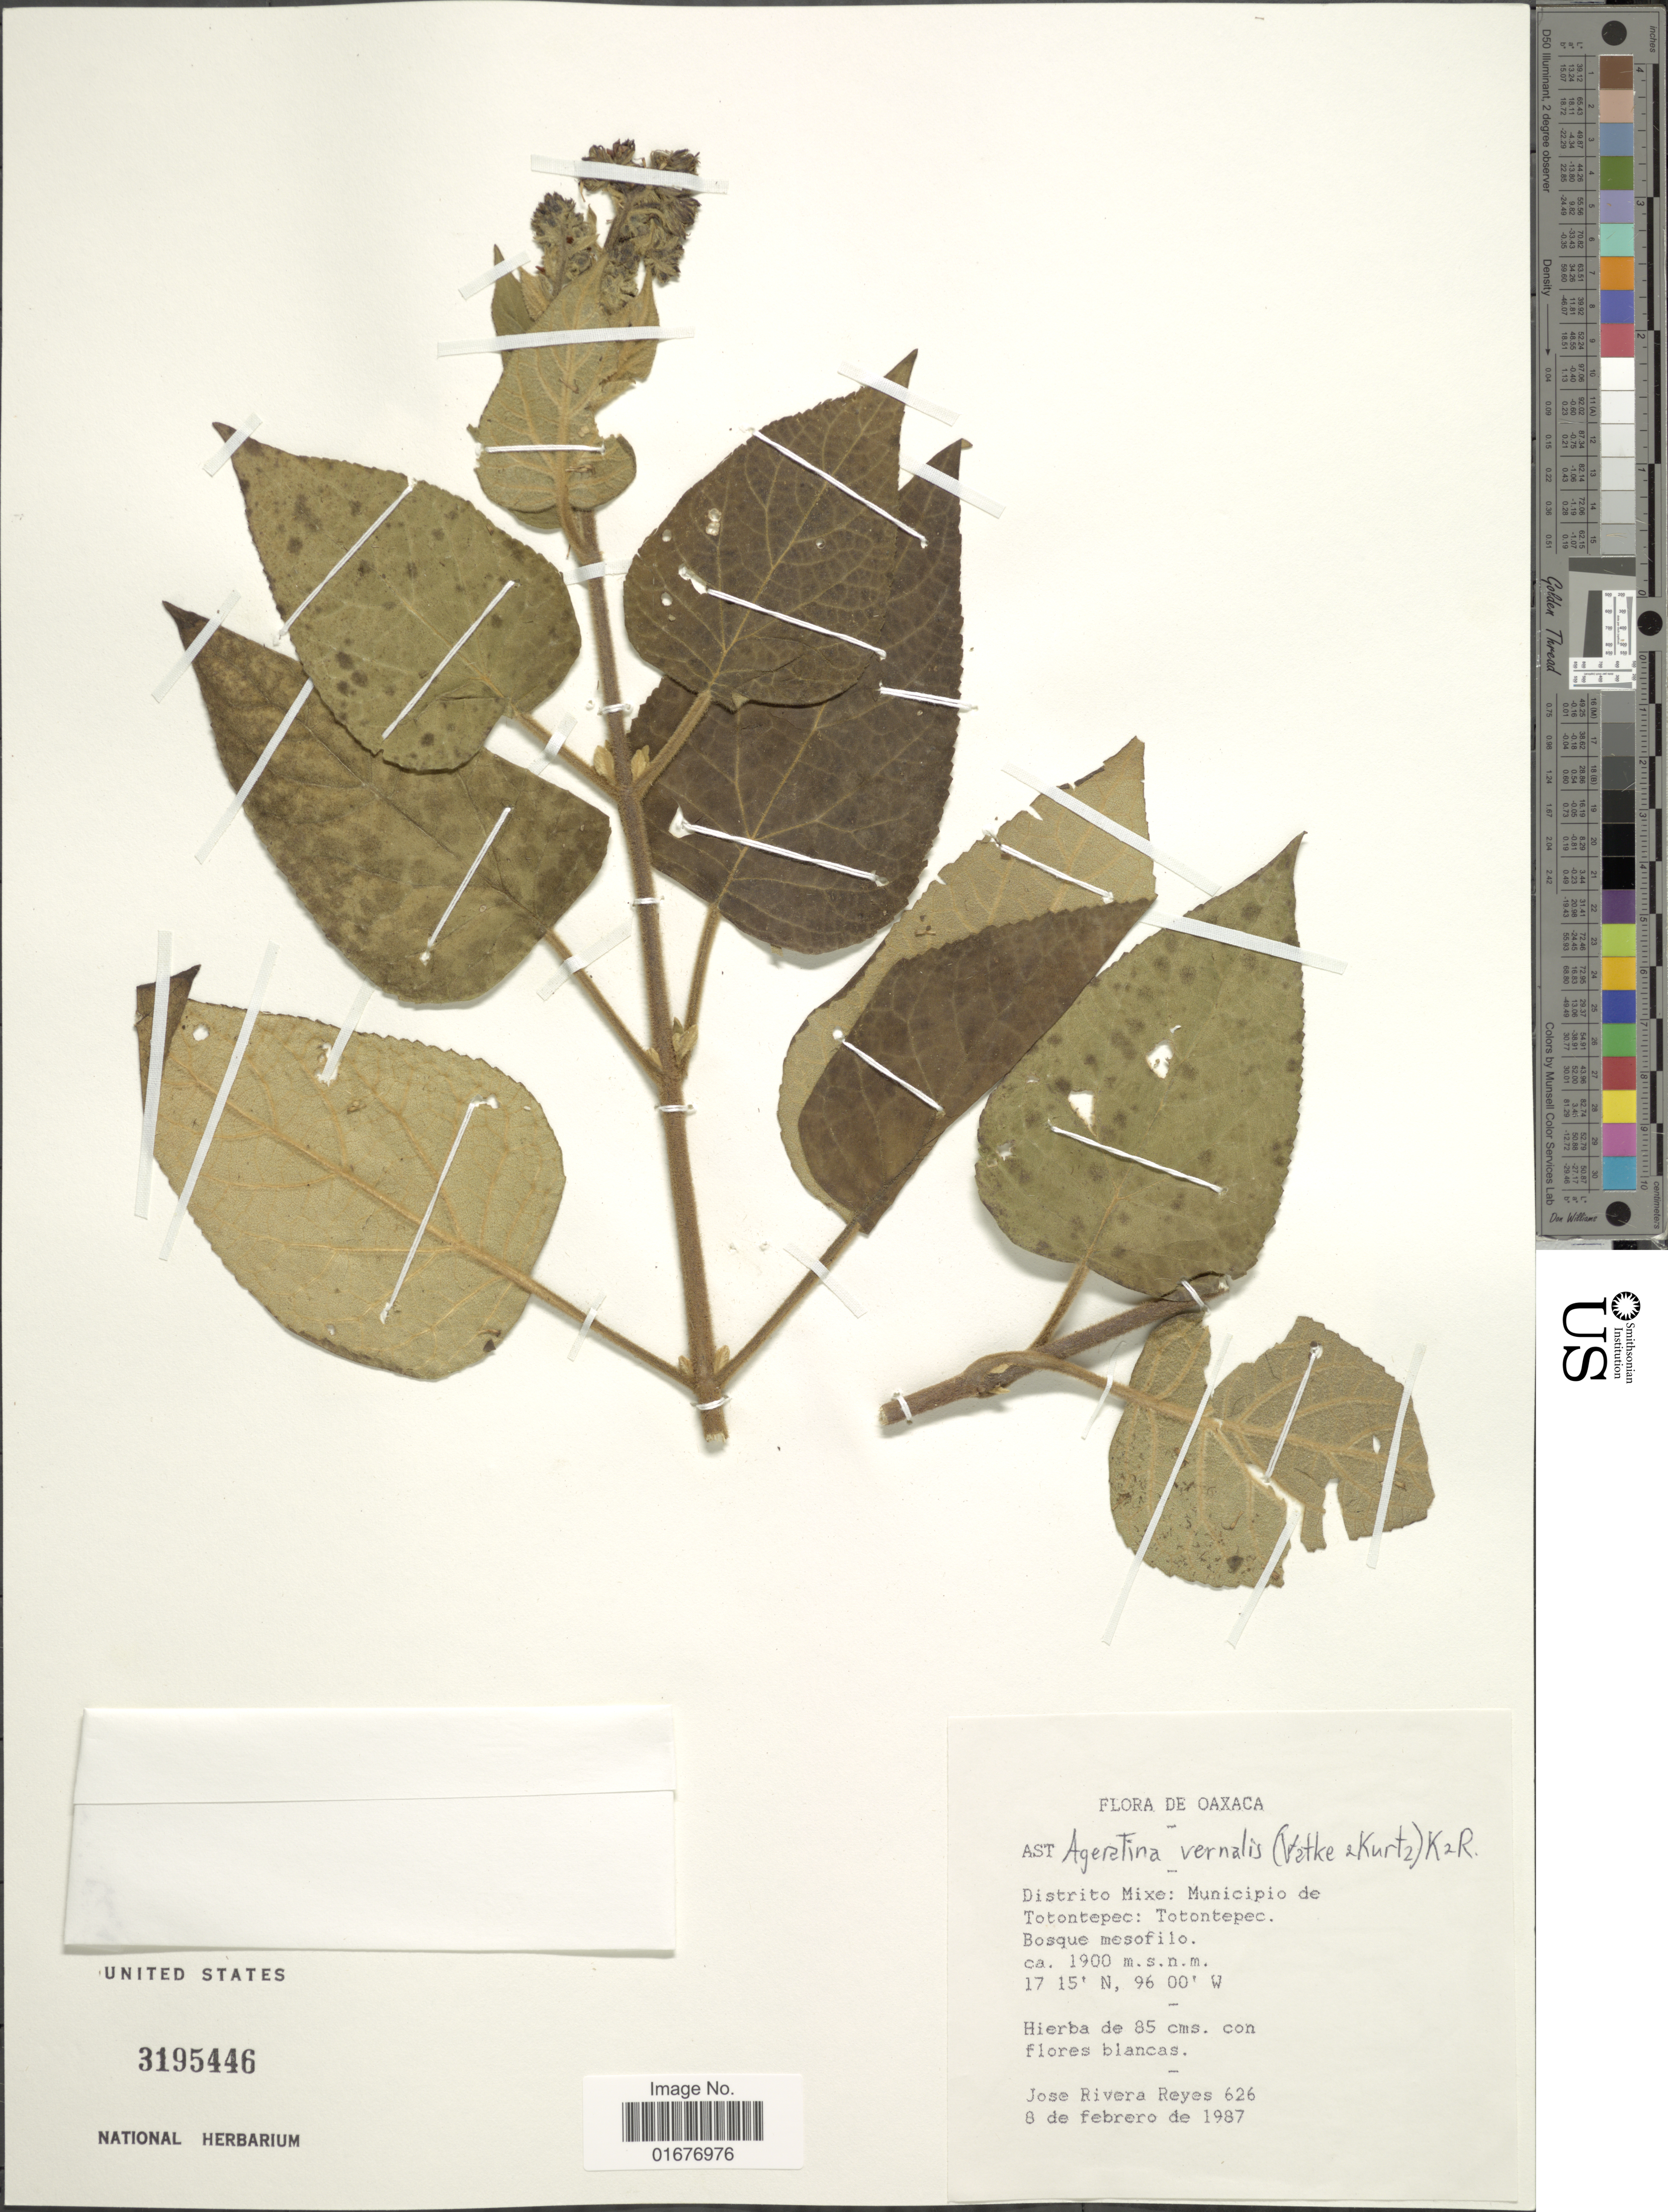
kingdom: Plantae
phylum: Tracheophyta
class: Magnoliopsida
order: Asterales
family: Asteraceae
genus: Ageratina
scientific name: Ageratina vernalis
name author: (Vatke & Kurtz) R.M. King & H. Rob.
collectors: J. Reyes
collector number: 626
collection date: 1987-02-08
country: Mexico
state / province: Oaxaca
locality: Distrito Mixe: Municipio de Totontepec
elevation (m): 1900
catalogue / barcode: US 3195446